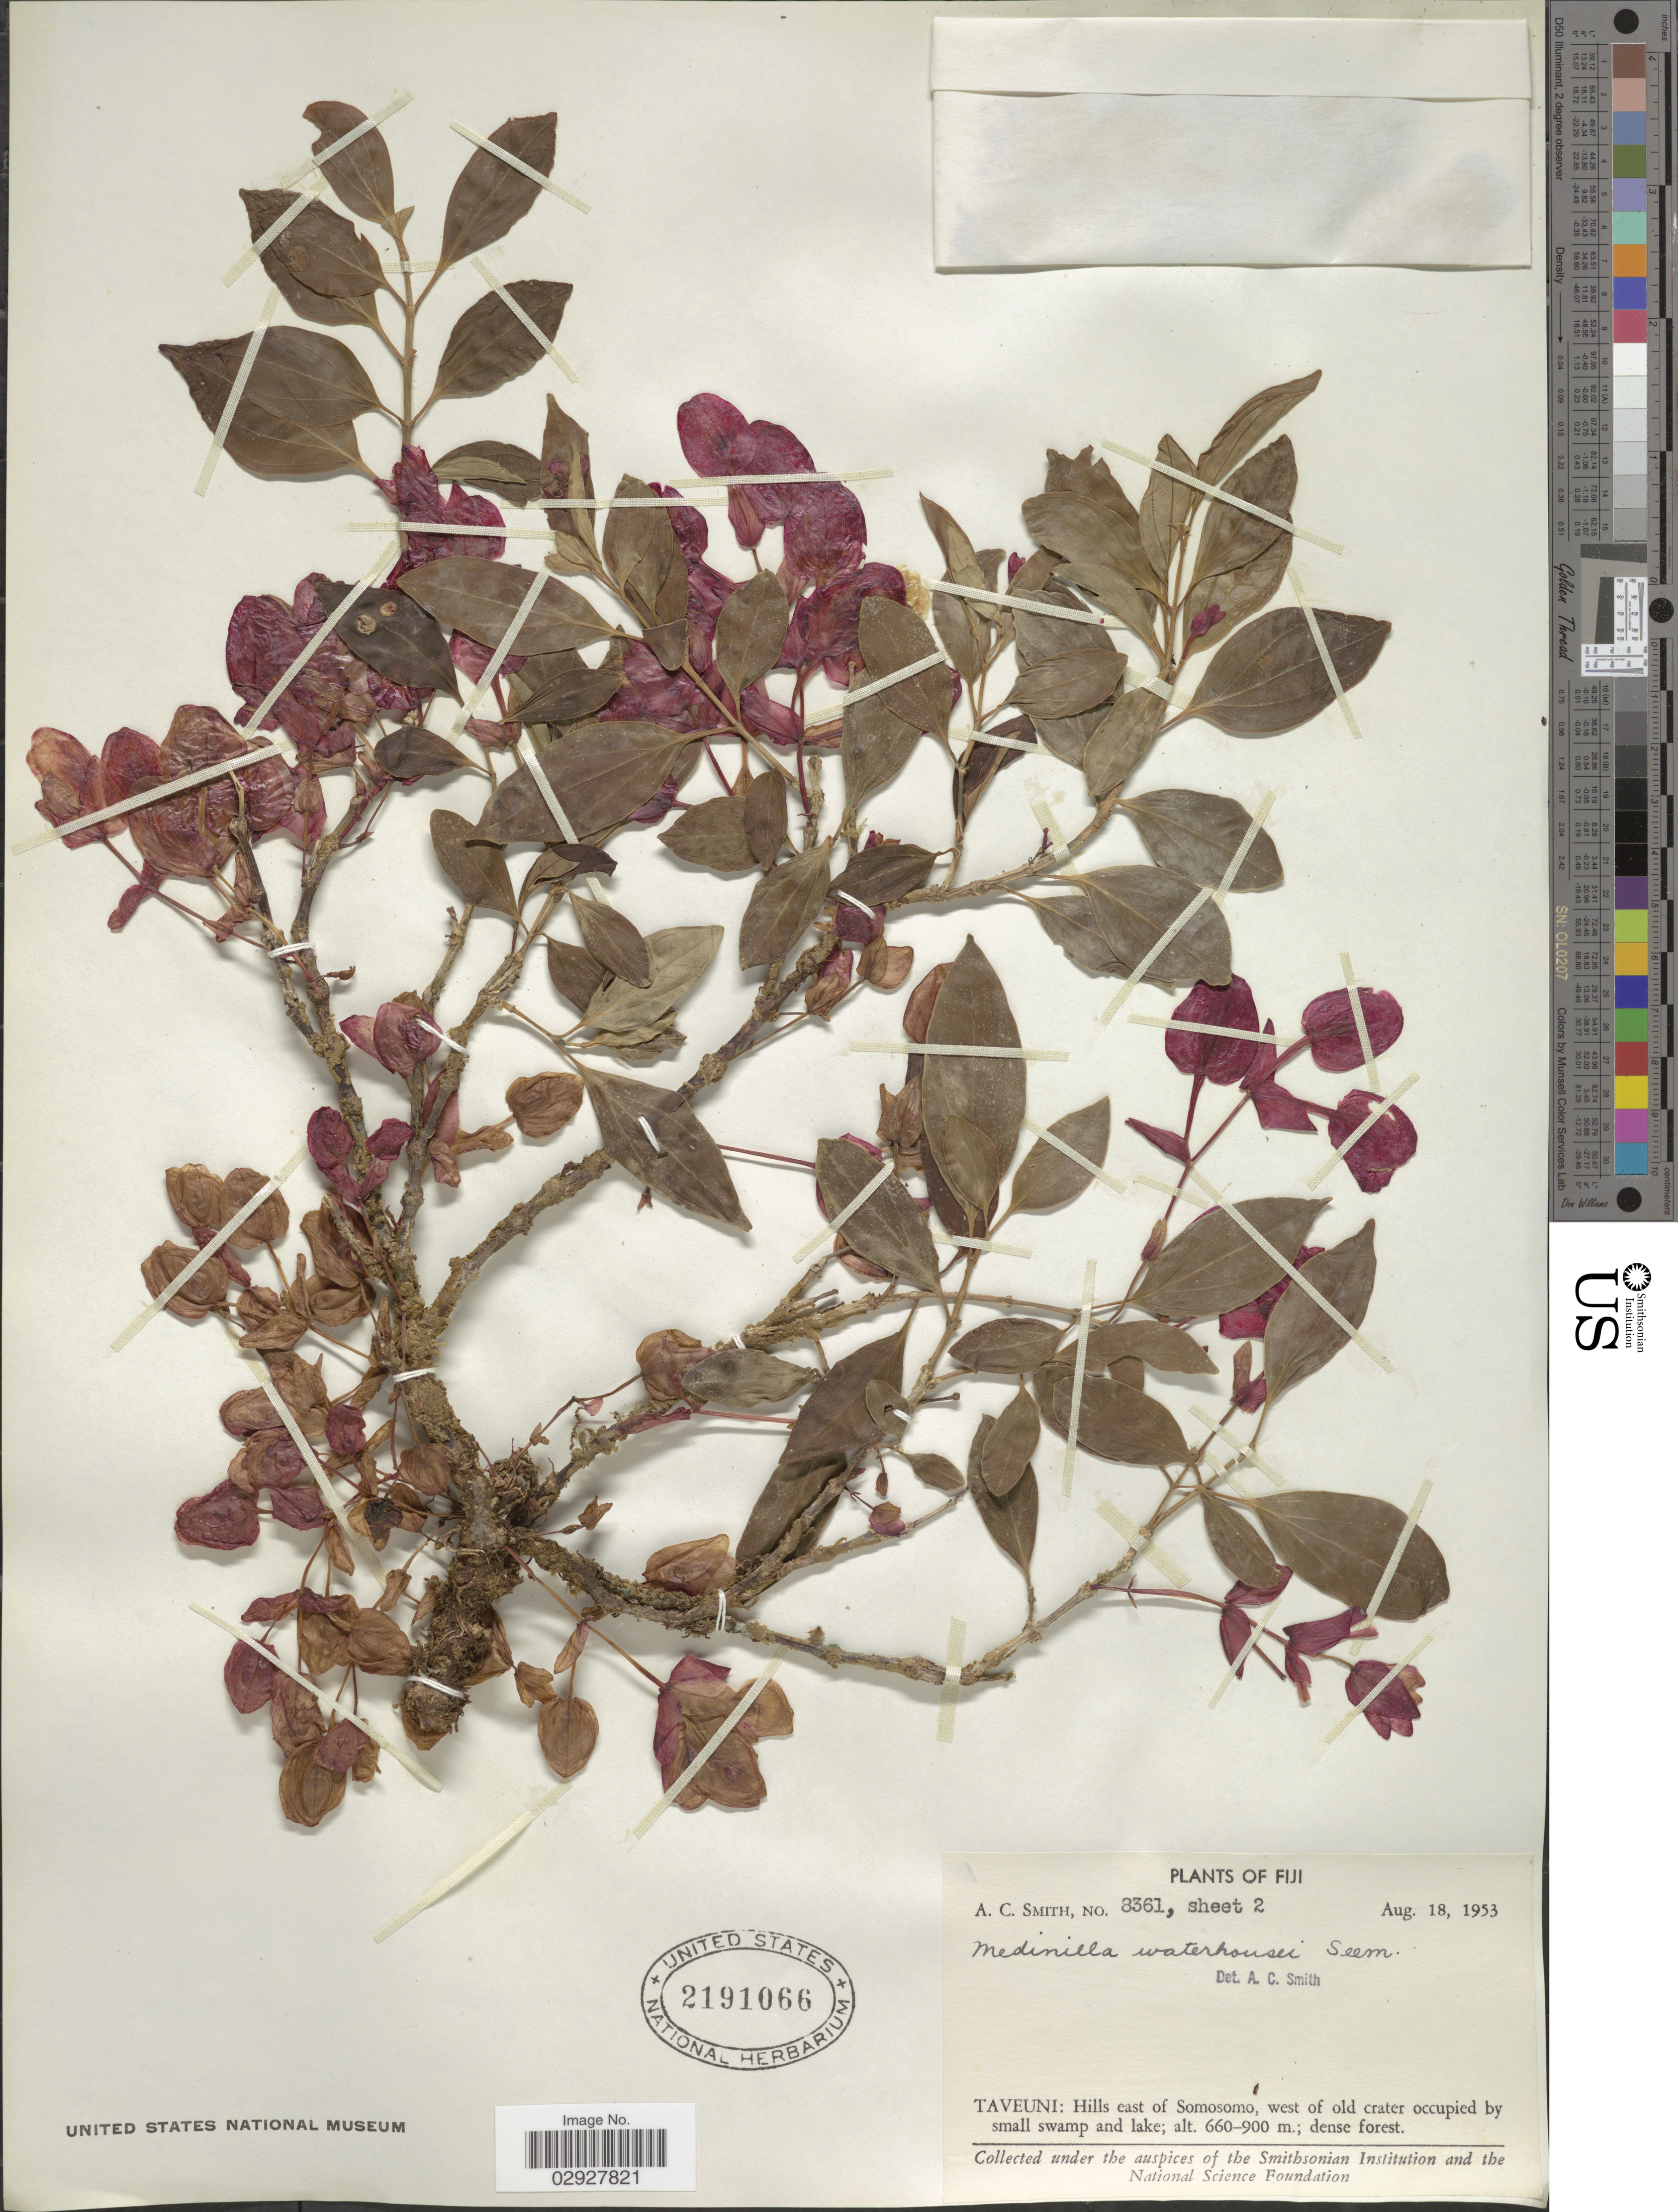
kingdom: Plantae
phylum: Tracheophyta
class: Magnoliopsida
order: Myrtales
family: Melastomataceae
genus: Medinilla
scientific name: Medinilla waterhousei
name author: Seem.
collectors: A. C. Smith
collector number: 8361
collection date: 1953-08-18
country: Fiji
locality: Taveuni: Hills east of Somosomo, west of old crater occupied by small swamp and lake.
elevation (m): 660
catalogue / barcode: US 2191066